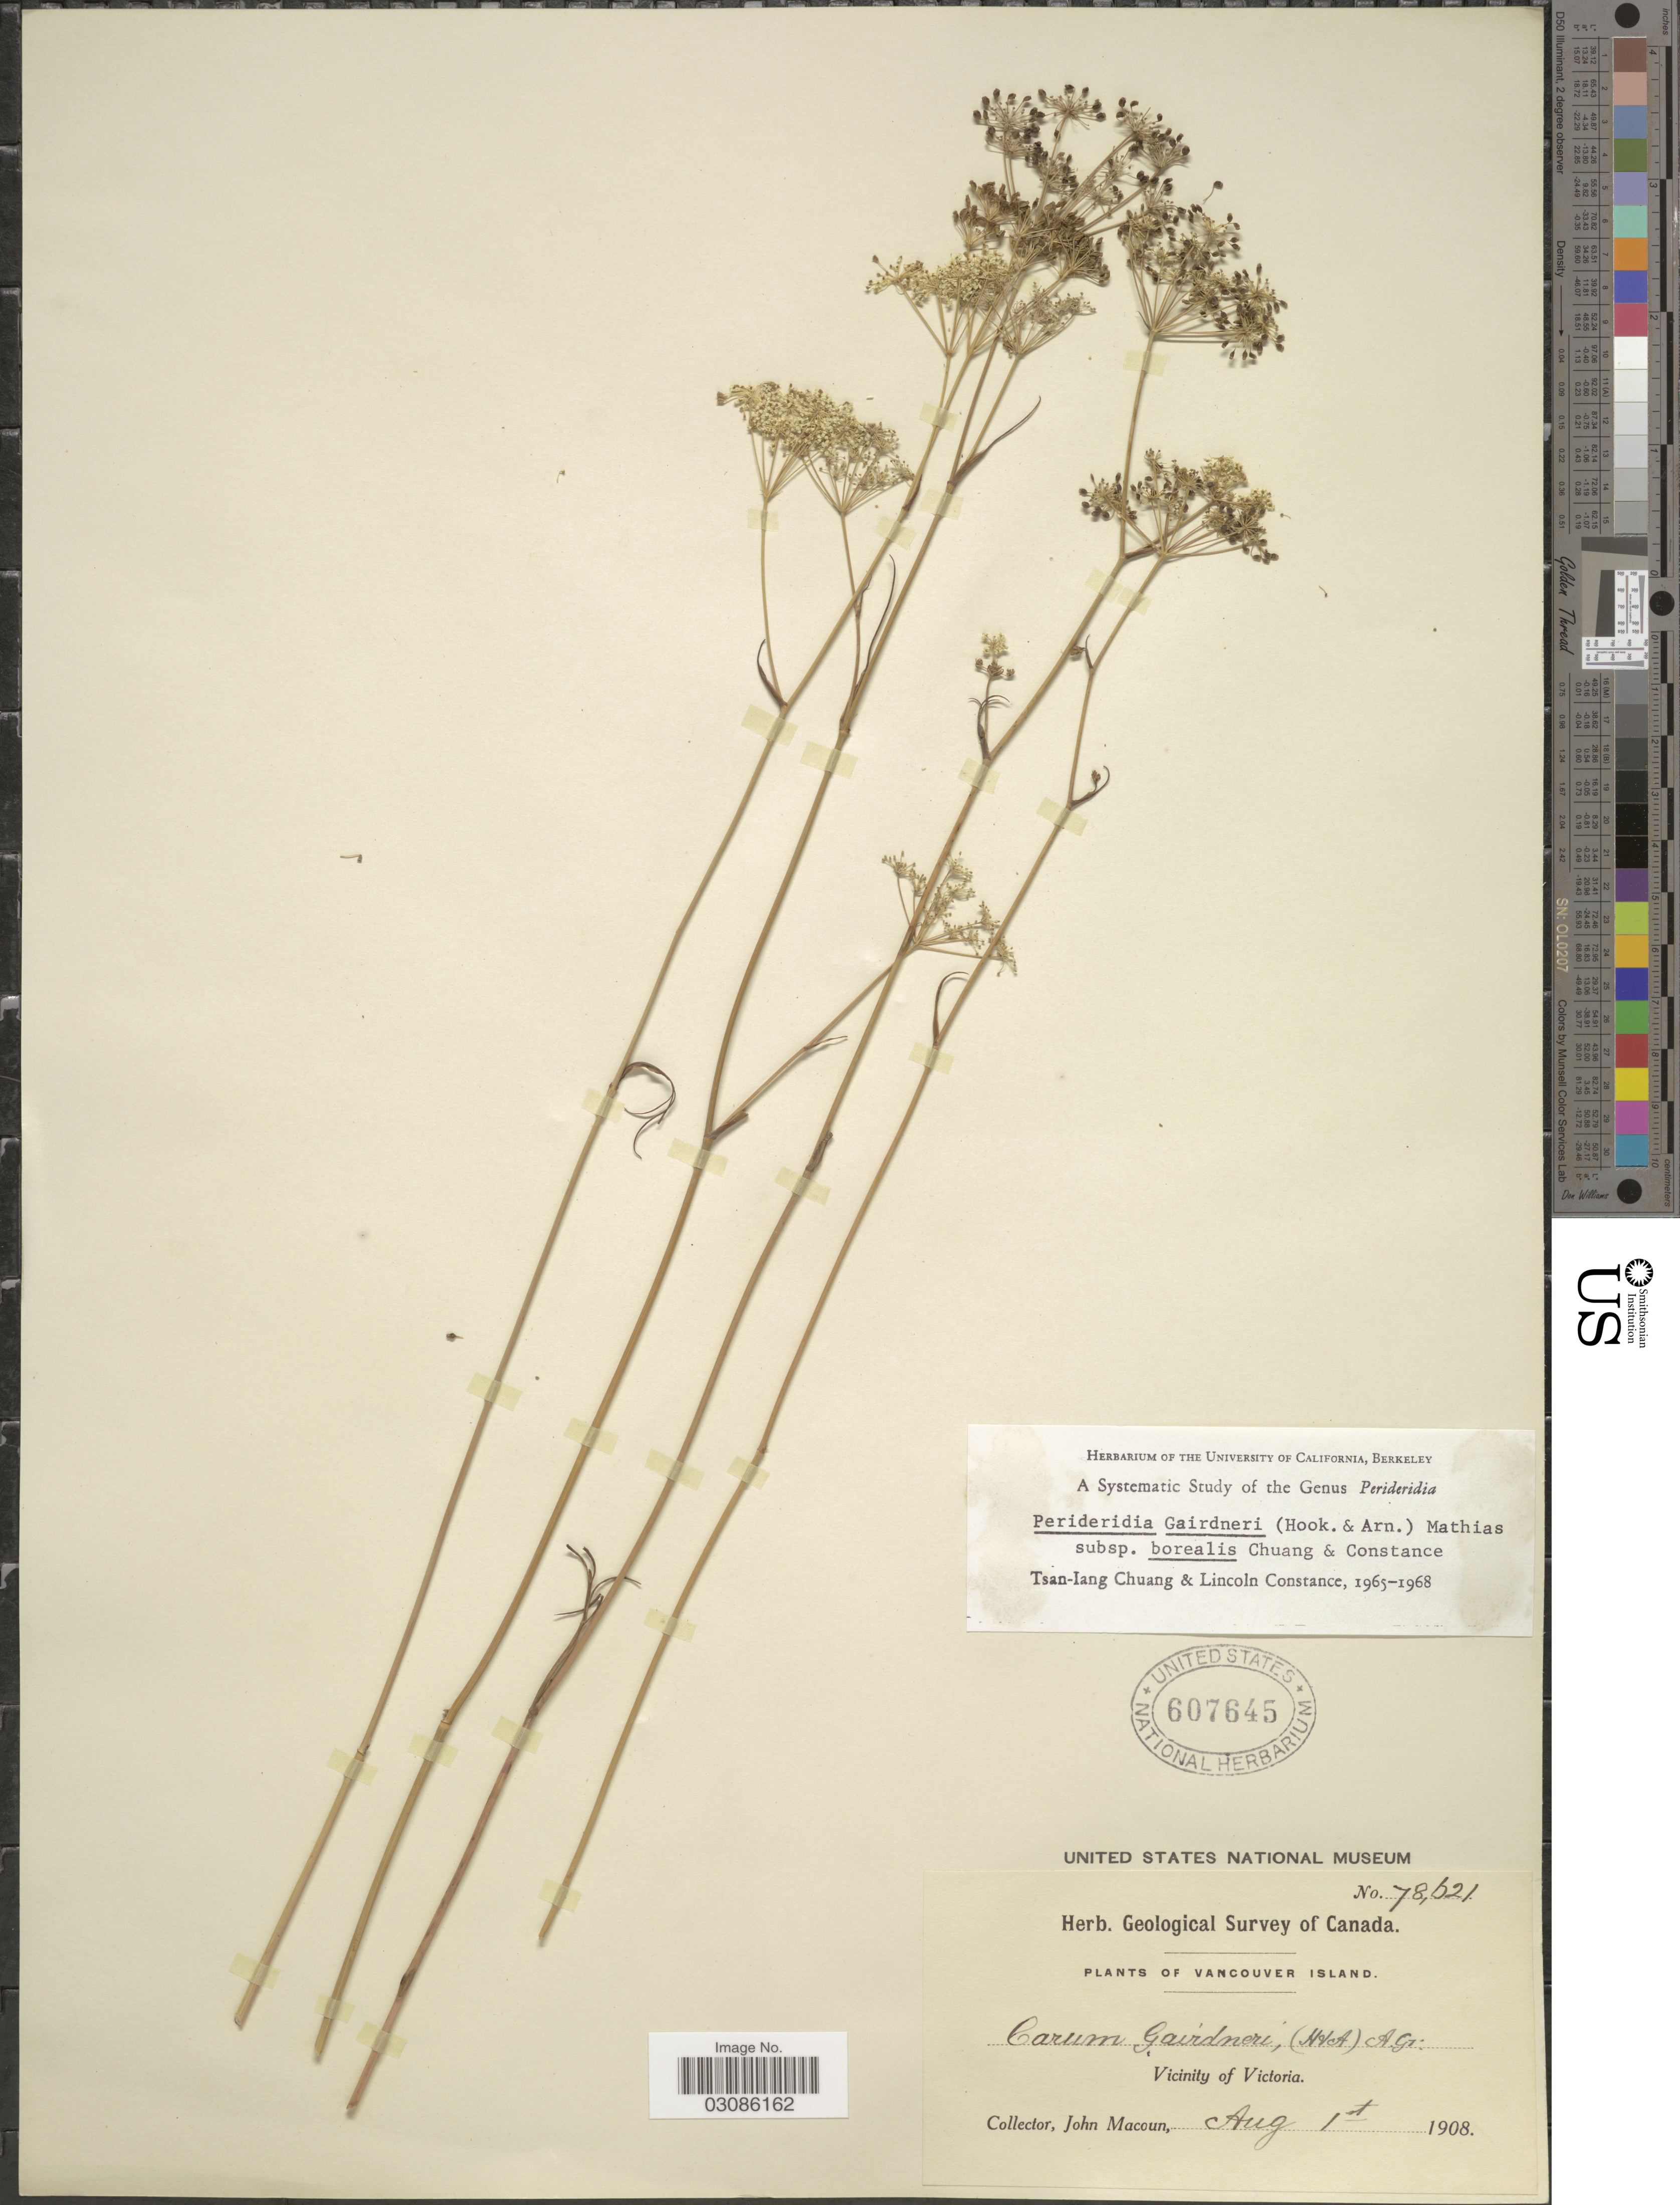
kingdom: Plantae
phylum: Tracheophyta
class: Magnoliopsida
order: Apiales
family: Apiaceae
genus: Perideridia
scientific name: Perideridia gairdneri subsp. borealis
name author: T.I. Chuang & Constance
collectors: J. Macoun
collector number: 78621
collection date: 1908-08-01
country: Canada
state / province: British Columbia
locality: Vancouver Island. Vicinity of Victoria.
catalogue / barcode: US 607645